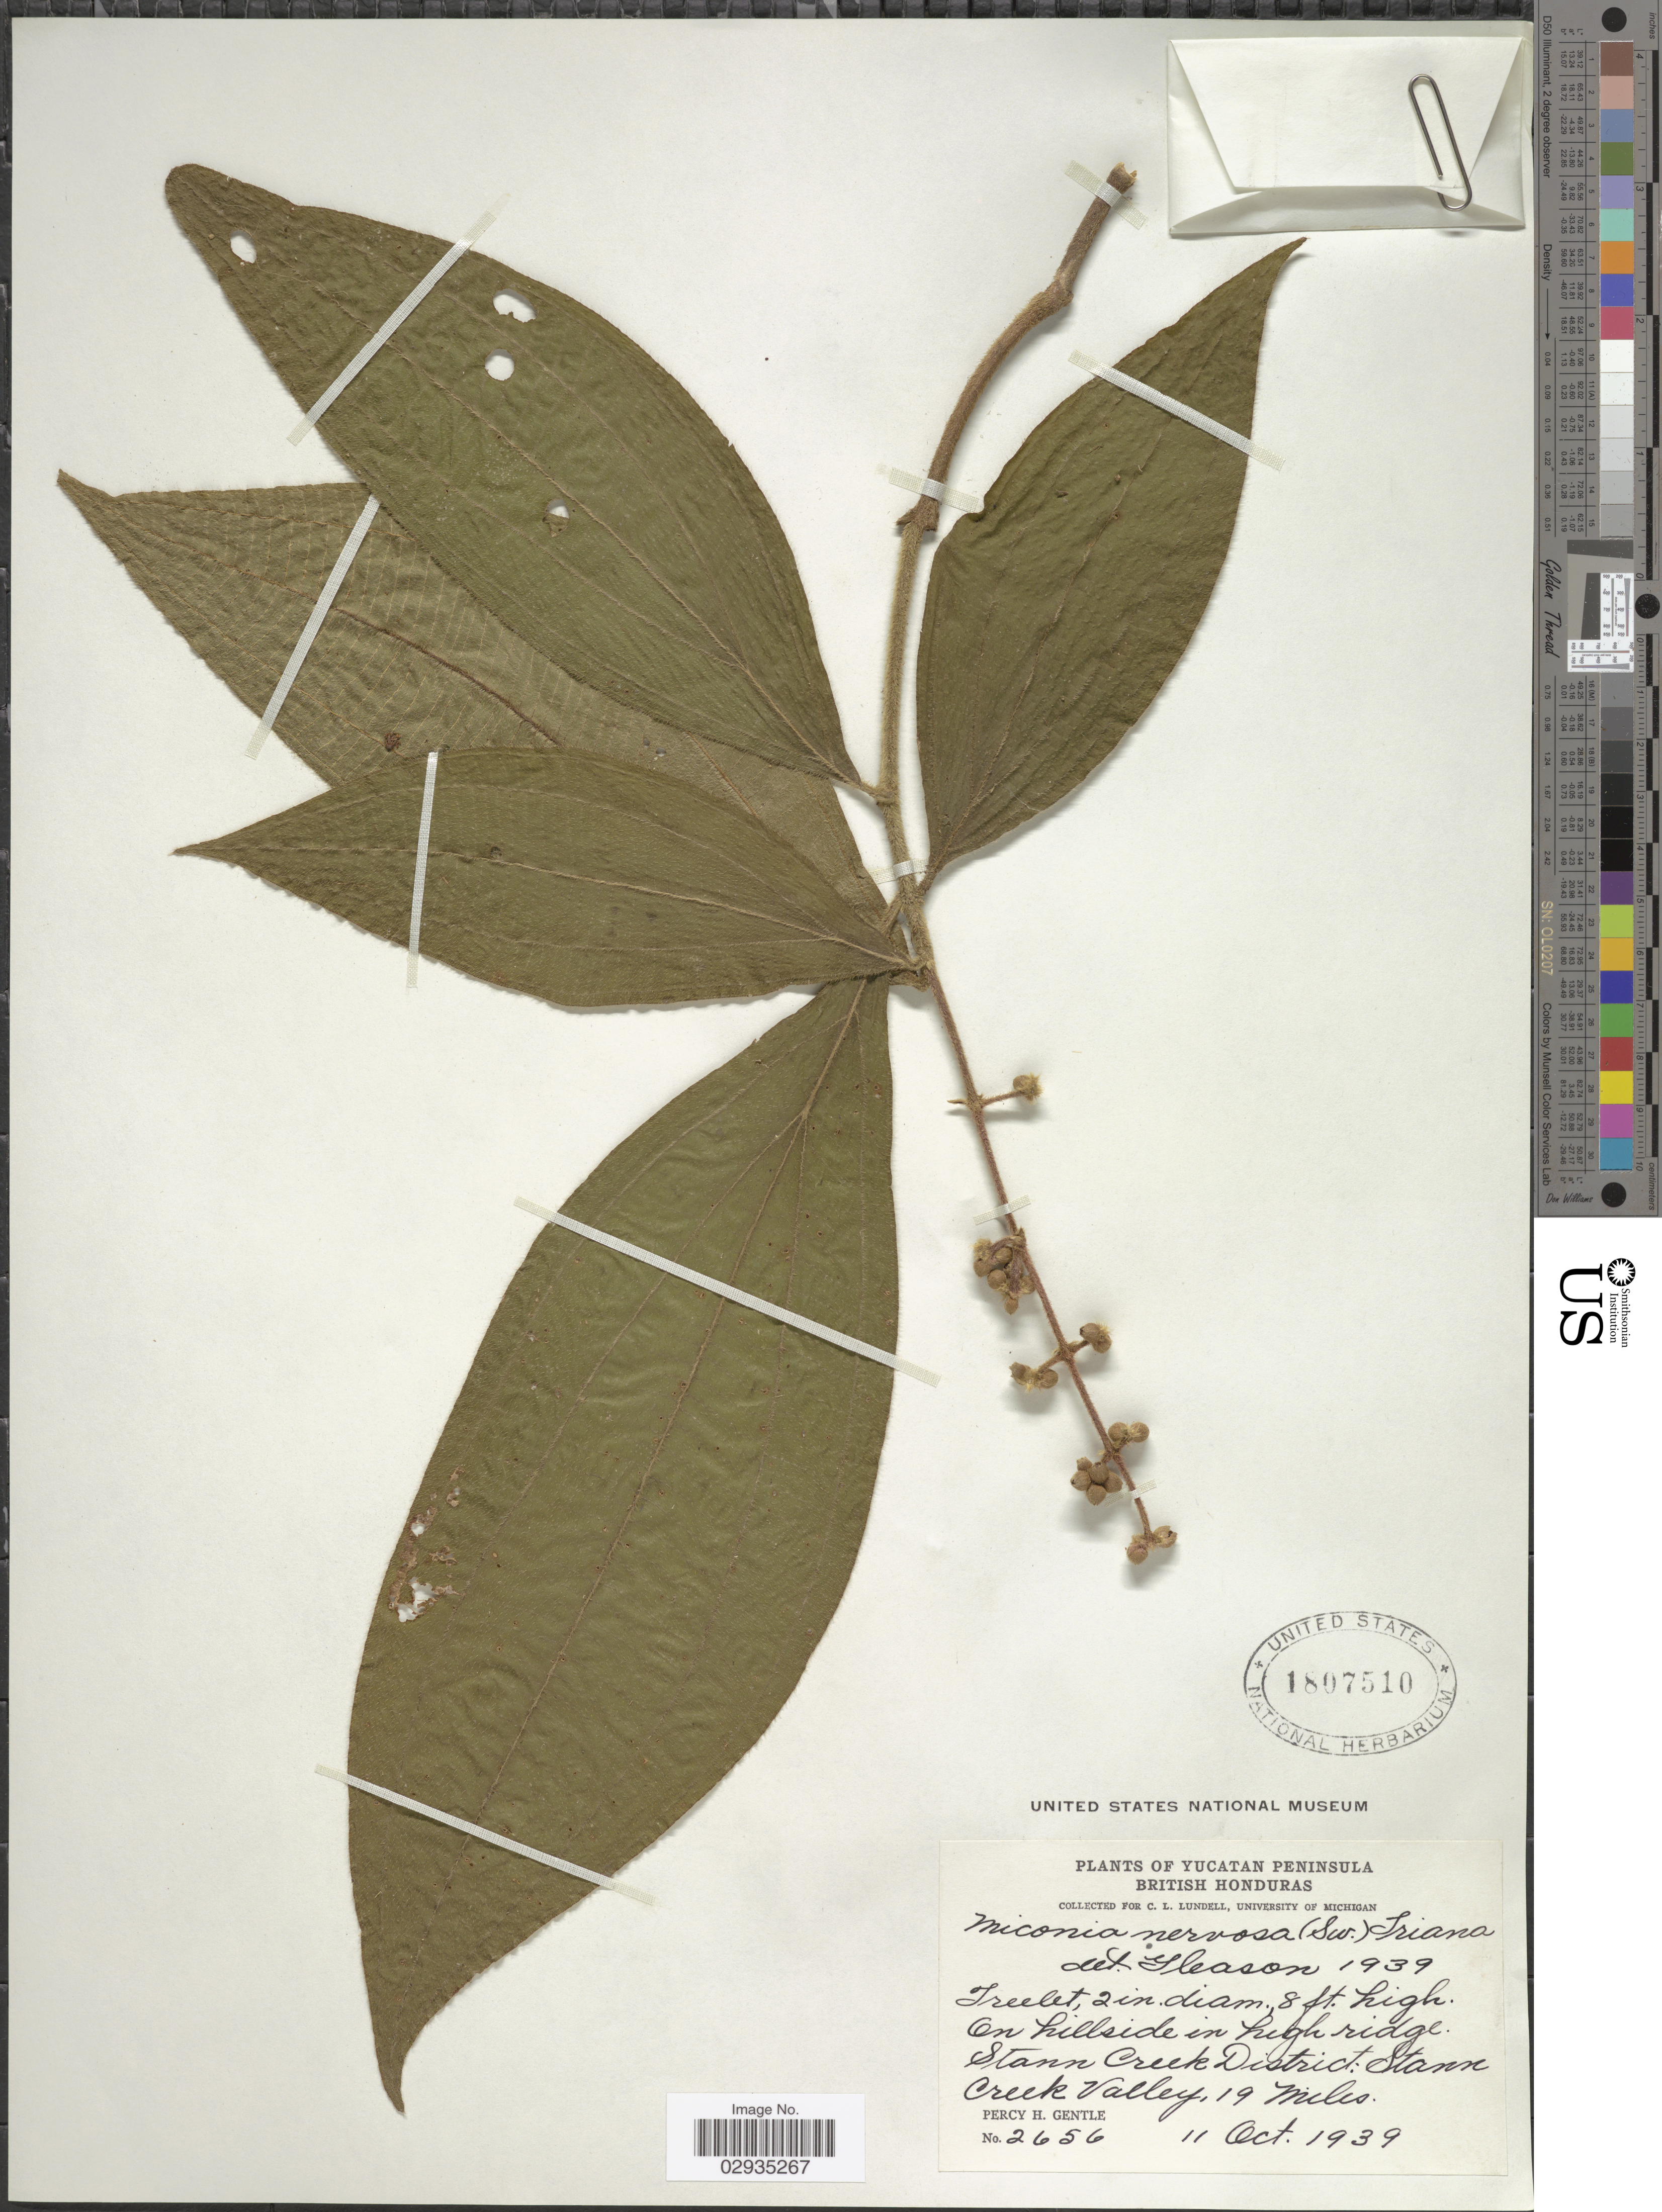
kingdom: Plantae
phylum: Tracheophyta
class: Magnoliopsida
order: Myrtales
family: Melastomataceae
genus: Miconia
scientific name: Miconia nervosa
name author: (Sm.) Triana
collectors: P. H. Gentle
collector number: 2656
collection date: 1939-10-11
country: Belize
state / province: Stann Creek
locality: Yucatan Peninsula, British Honduras, On hillside in high ridge, Stann Creek District, Stann Creek Valley, 19 miles.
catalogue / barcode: US 1807510